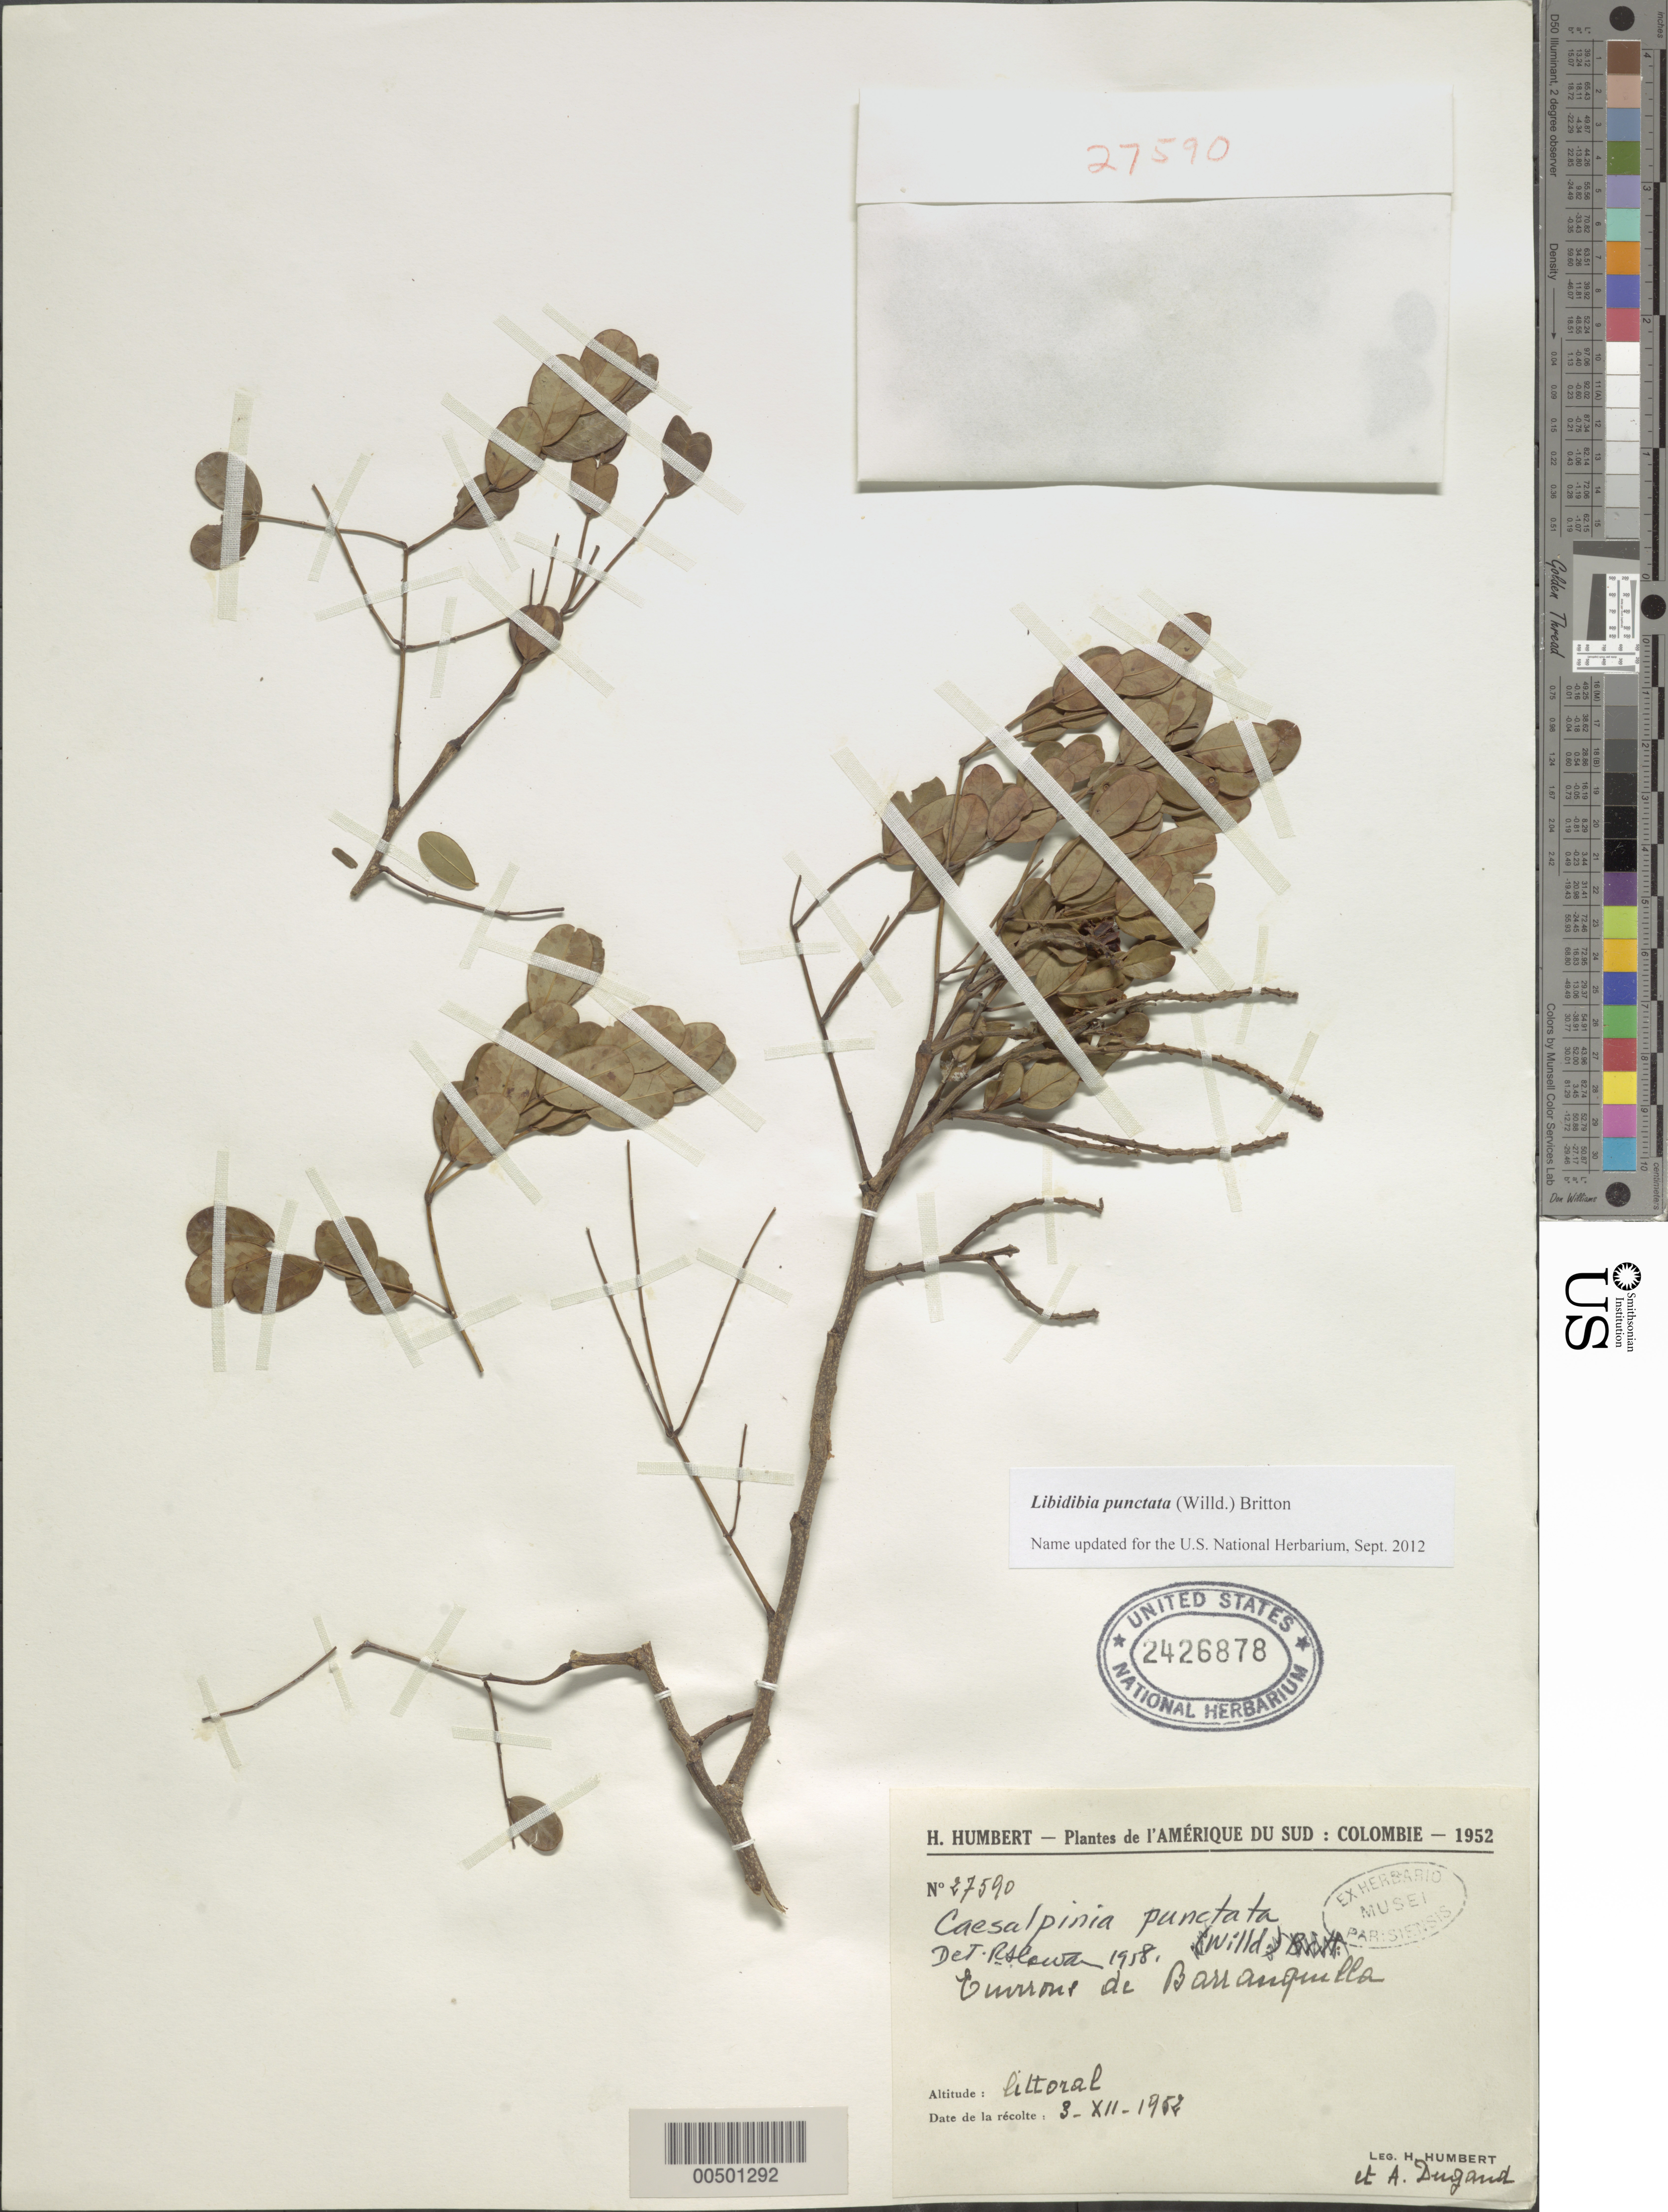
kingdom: Plantae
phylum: Tracheophyta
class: Magnoliopsida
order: Fabales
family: Fabaceae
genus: Libidibia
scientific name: Libidibia punctata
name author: (Willd.) Britton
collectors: H. Humbert & A. Dugand G.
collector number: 27590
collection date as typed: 03 Dec 1952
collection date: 1952-12-03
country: Colombia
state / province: Atlántico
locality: Environs de Barranquilla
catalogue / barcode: US 2426878